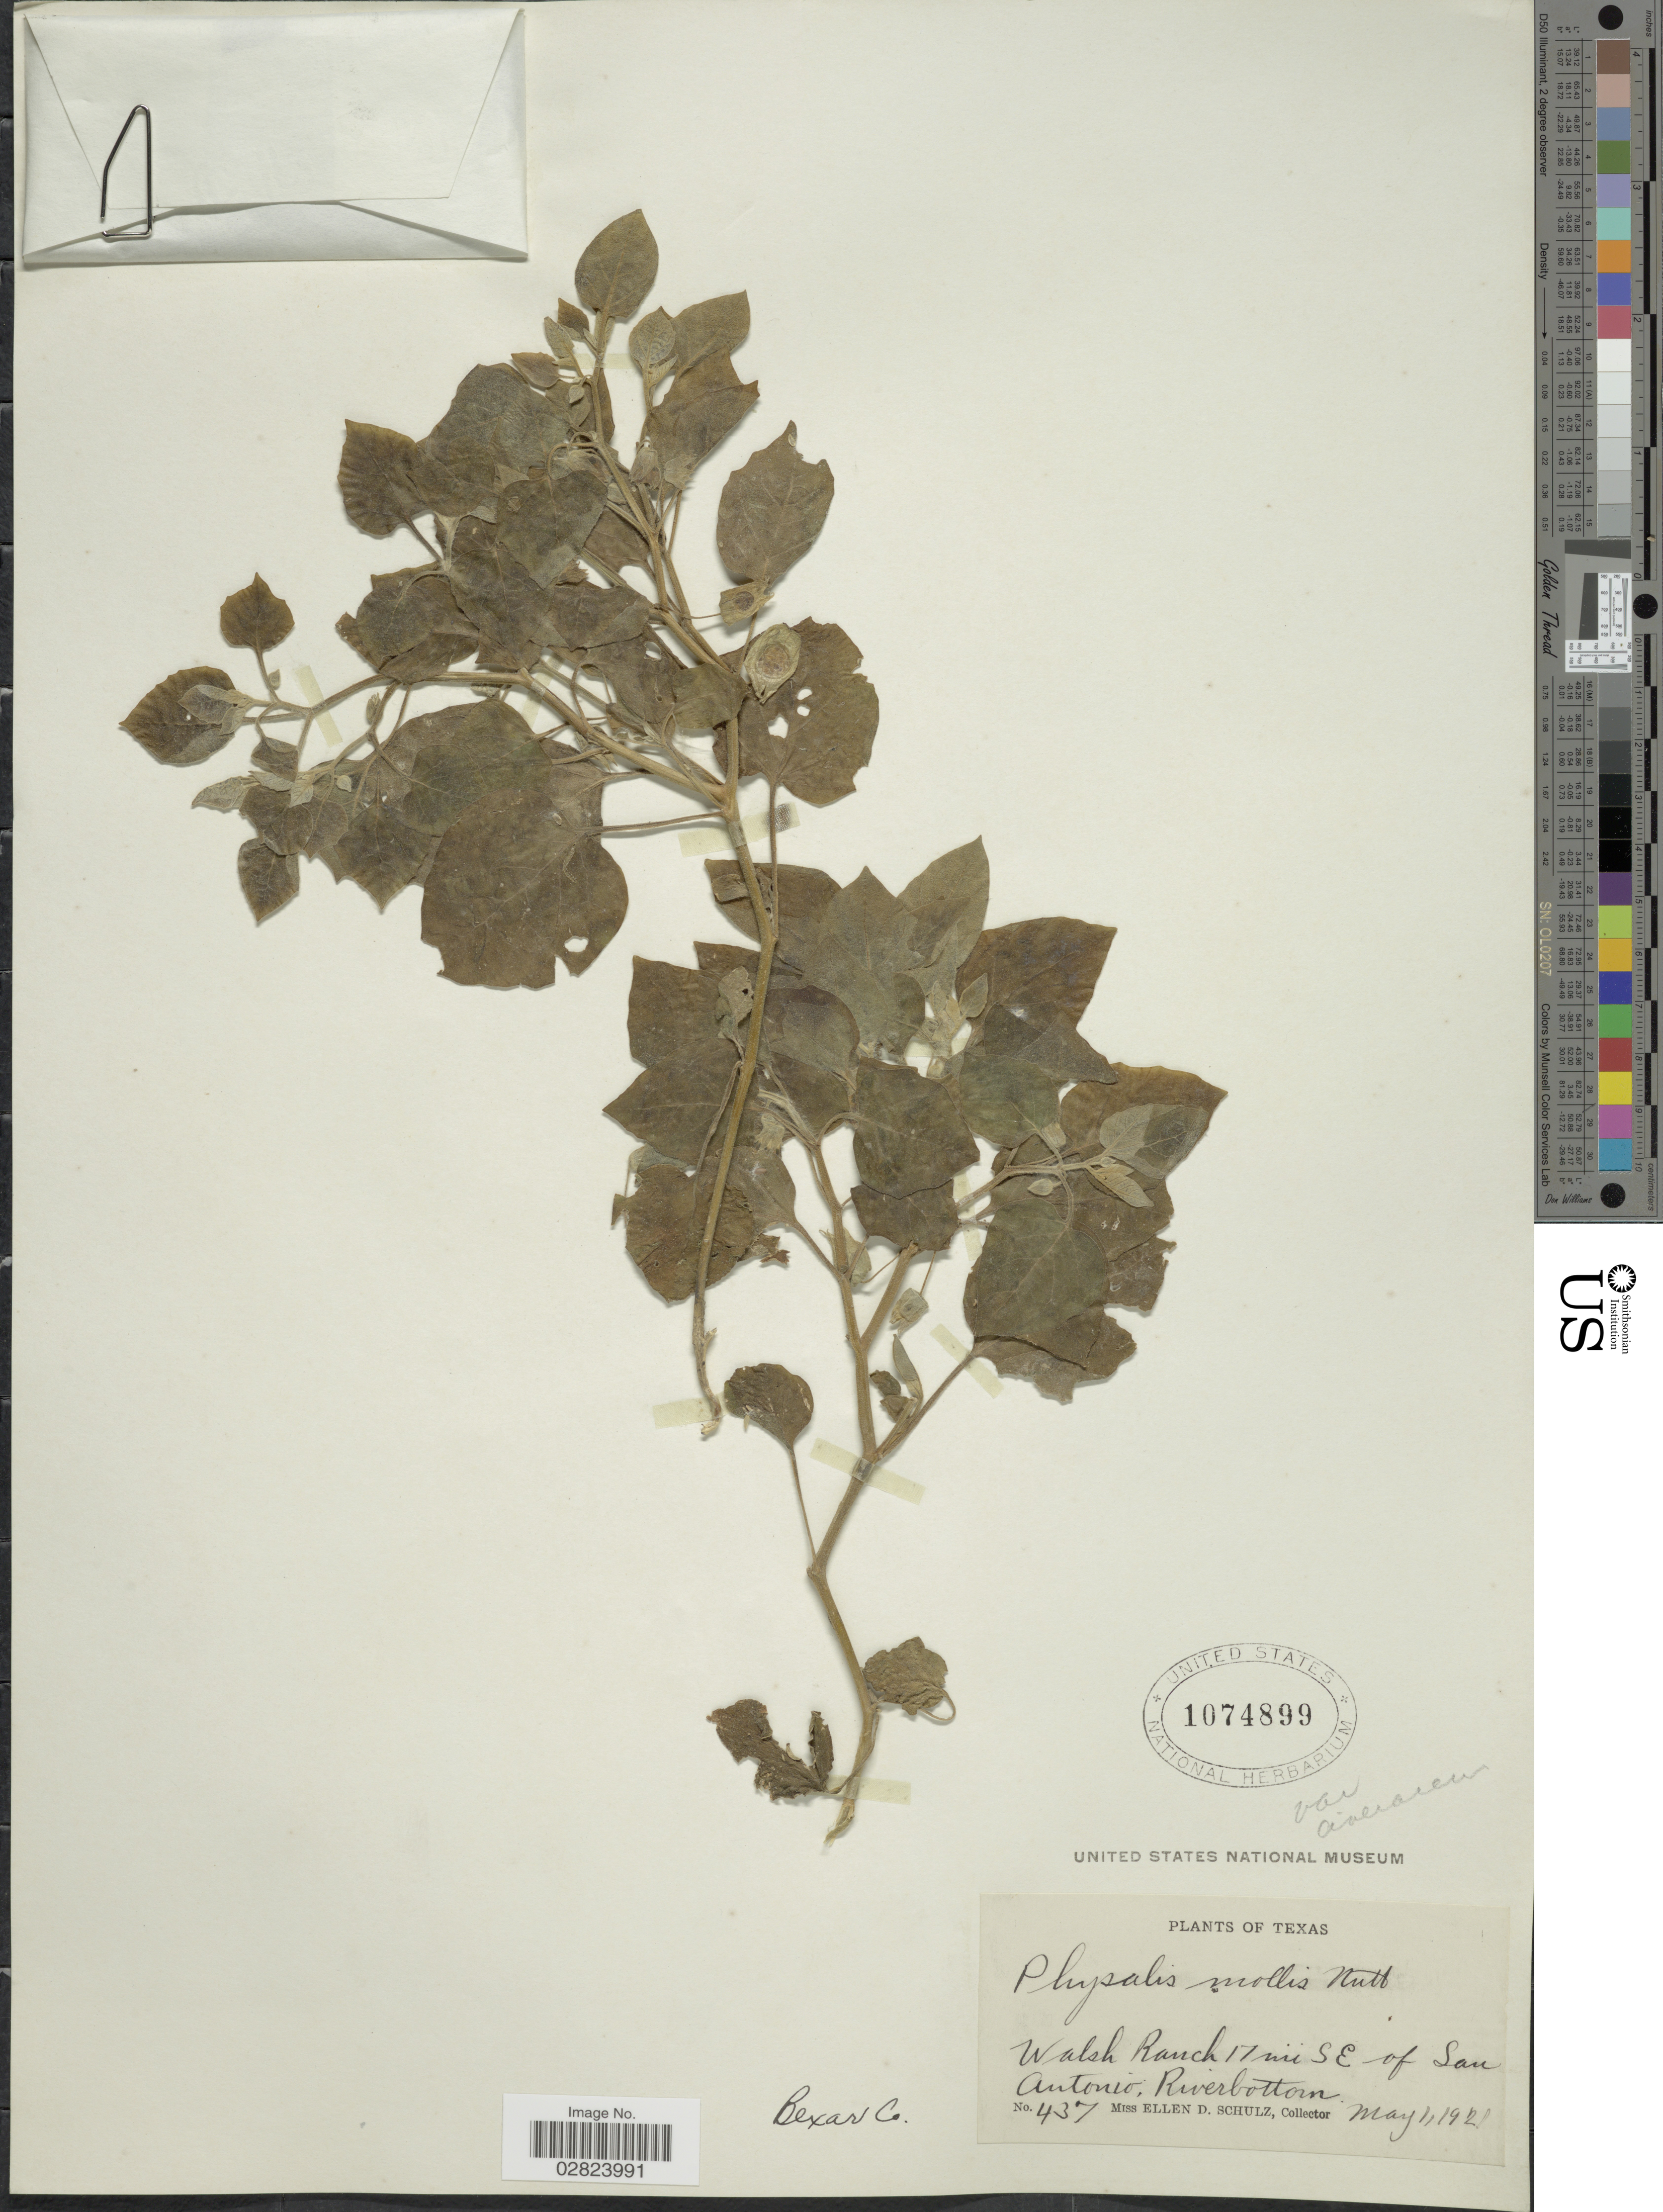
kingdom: Plantae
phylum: Tracheophyta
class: Magnoliopsida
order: Solanales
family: Solanaceae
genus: Physalis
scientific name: Physalis mollis var. cinerascens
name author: (Dunal) A. Gray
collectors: E. D. Schulz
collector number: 437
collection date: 1921-05-01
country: United States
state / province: Texas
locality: Bexar Co. Walsh Ranch 17 mi SE of San Antonio, Riverbottom.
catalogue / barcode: US 1074899